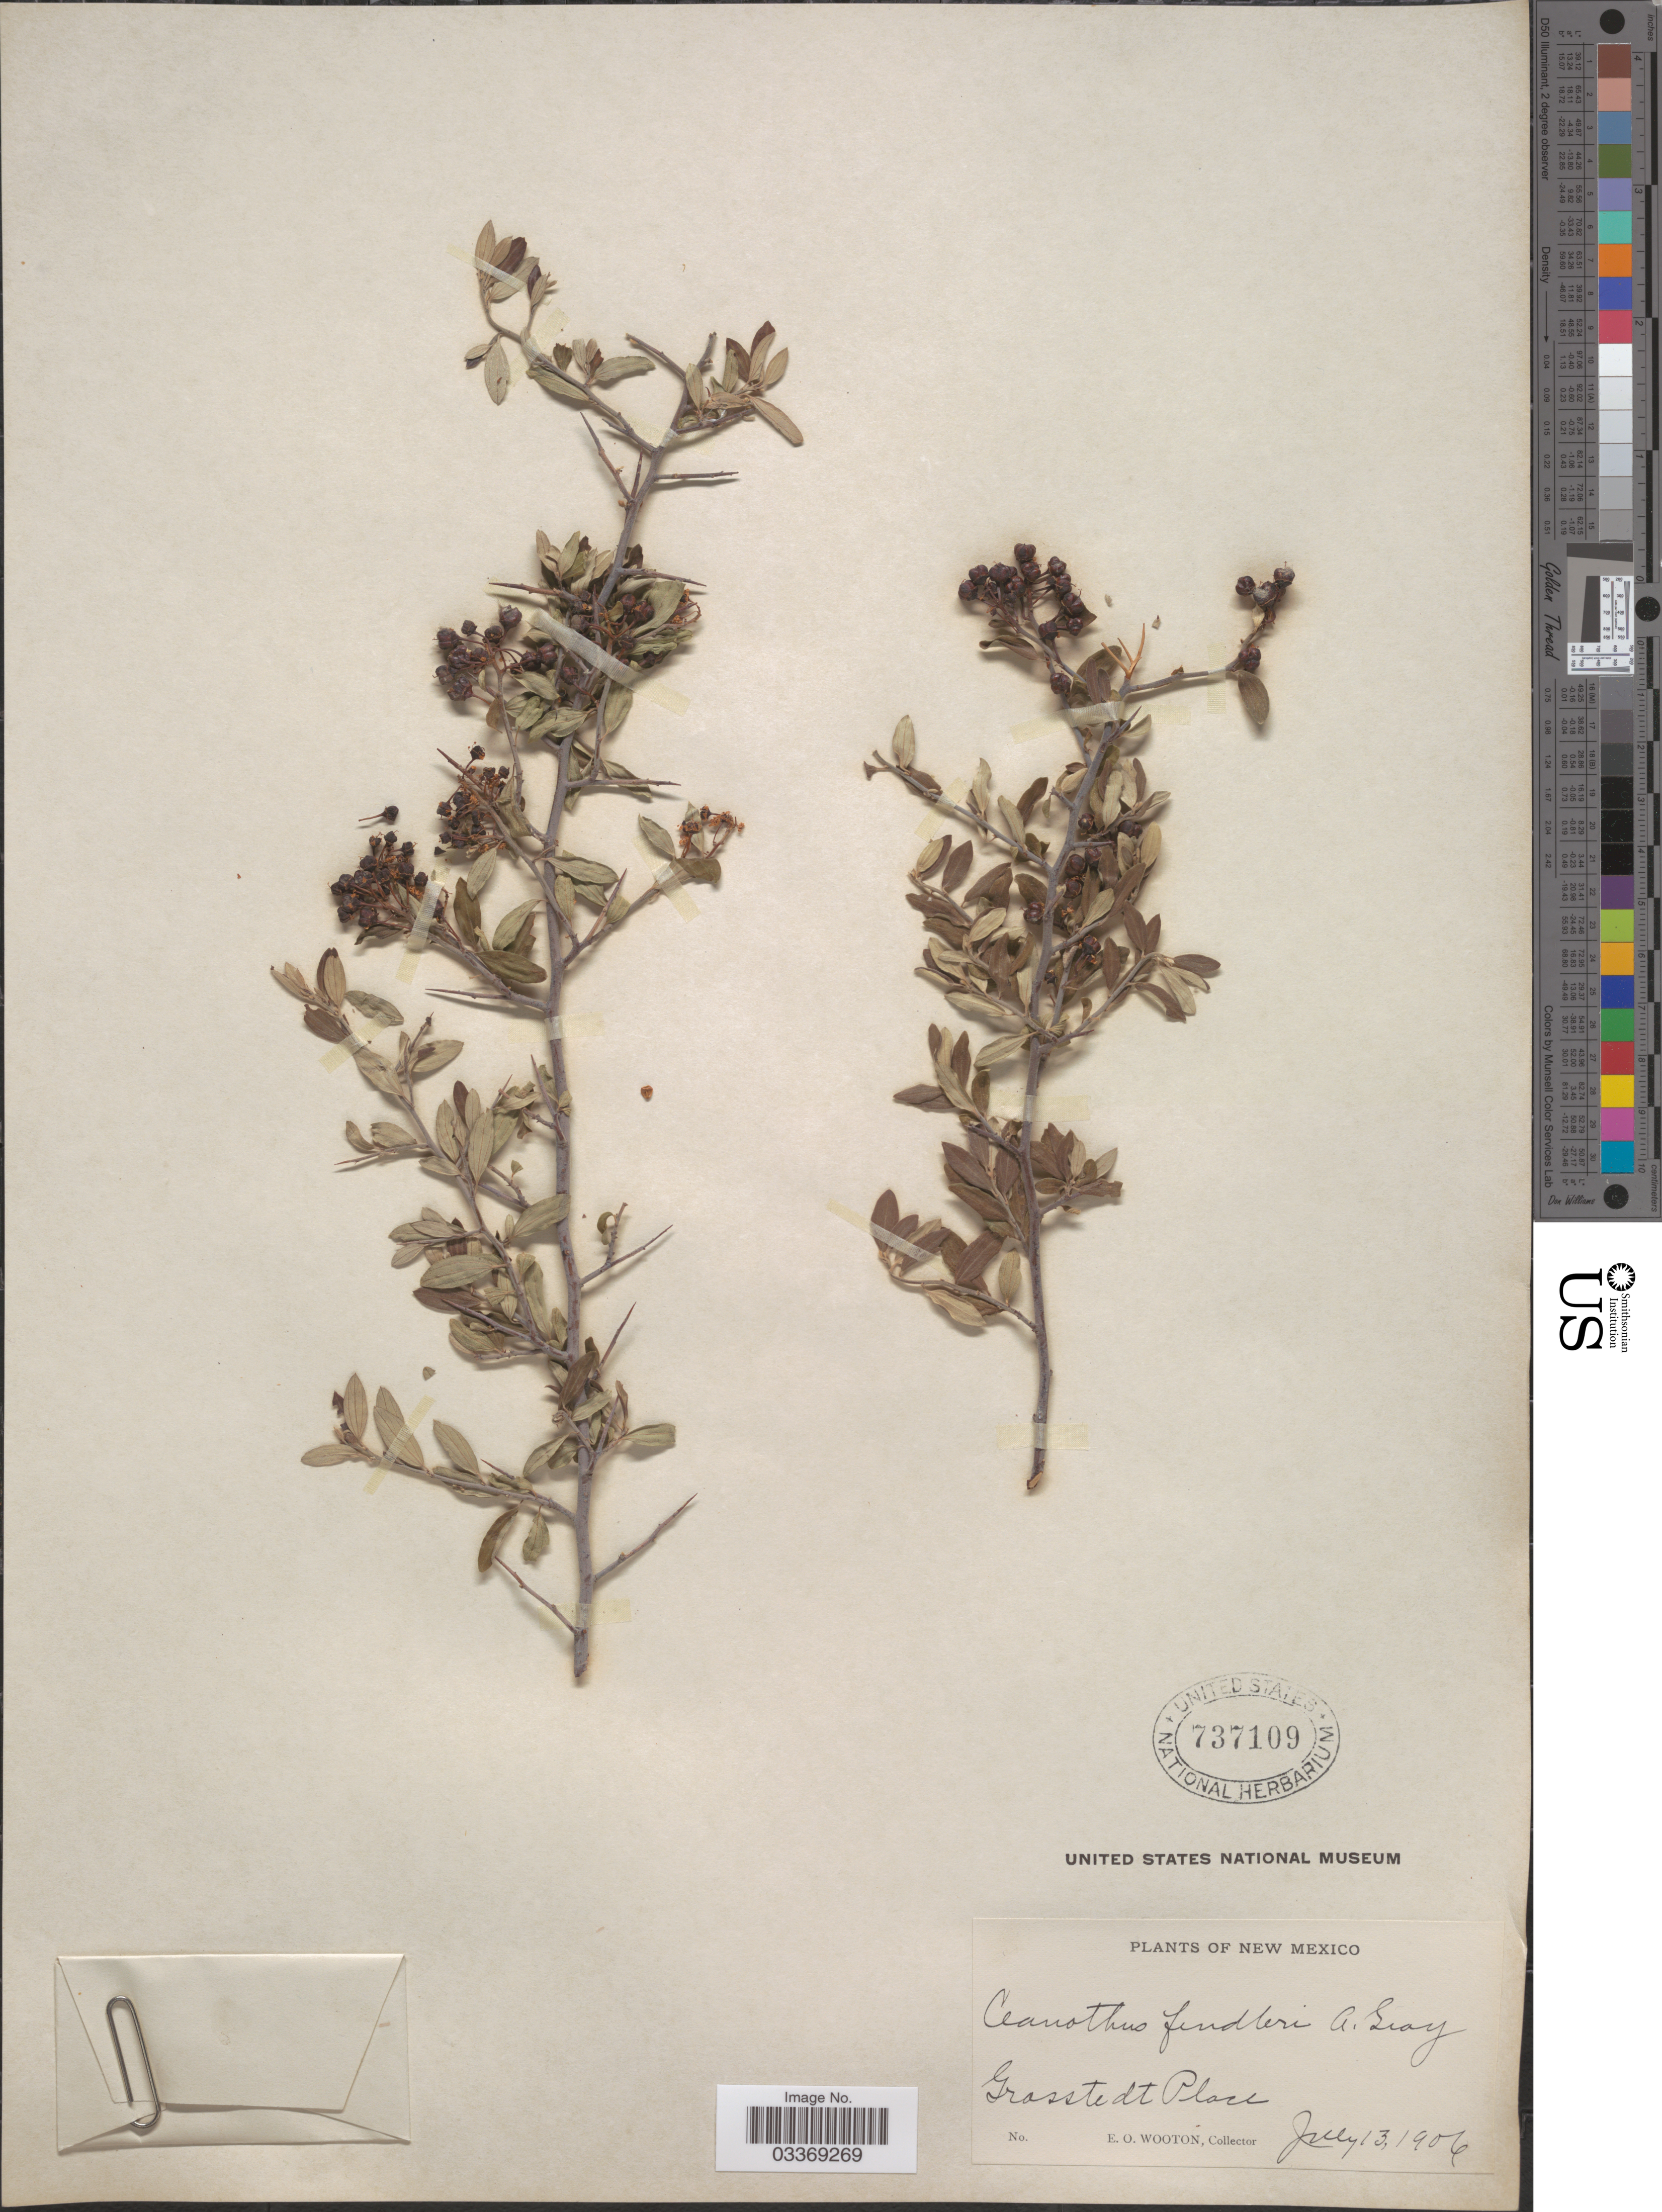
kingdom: Plantae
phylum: Tracheophyta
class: Magnoliopsida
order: Rosales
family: Rhamnaceae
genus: Ceanothus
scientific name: Ceanothus fendleri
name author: A. Gray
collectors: E. O. Wooton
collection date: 1906-07-13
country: United States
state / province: New Mexico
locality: Grosstedt Place.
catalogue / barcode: US 737109